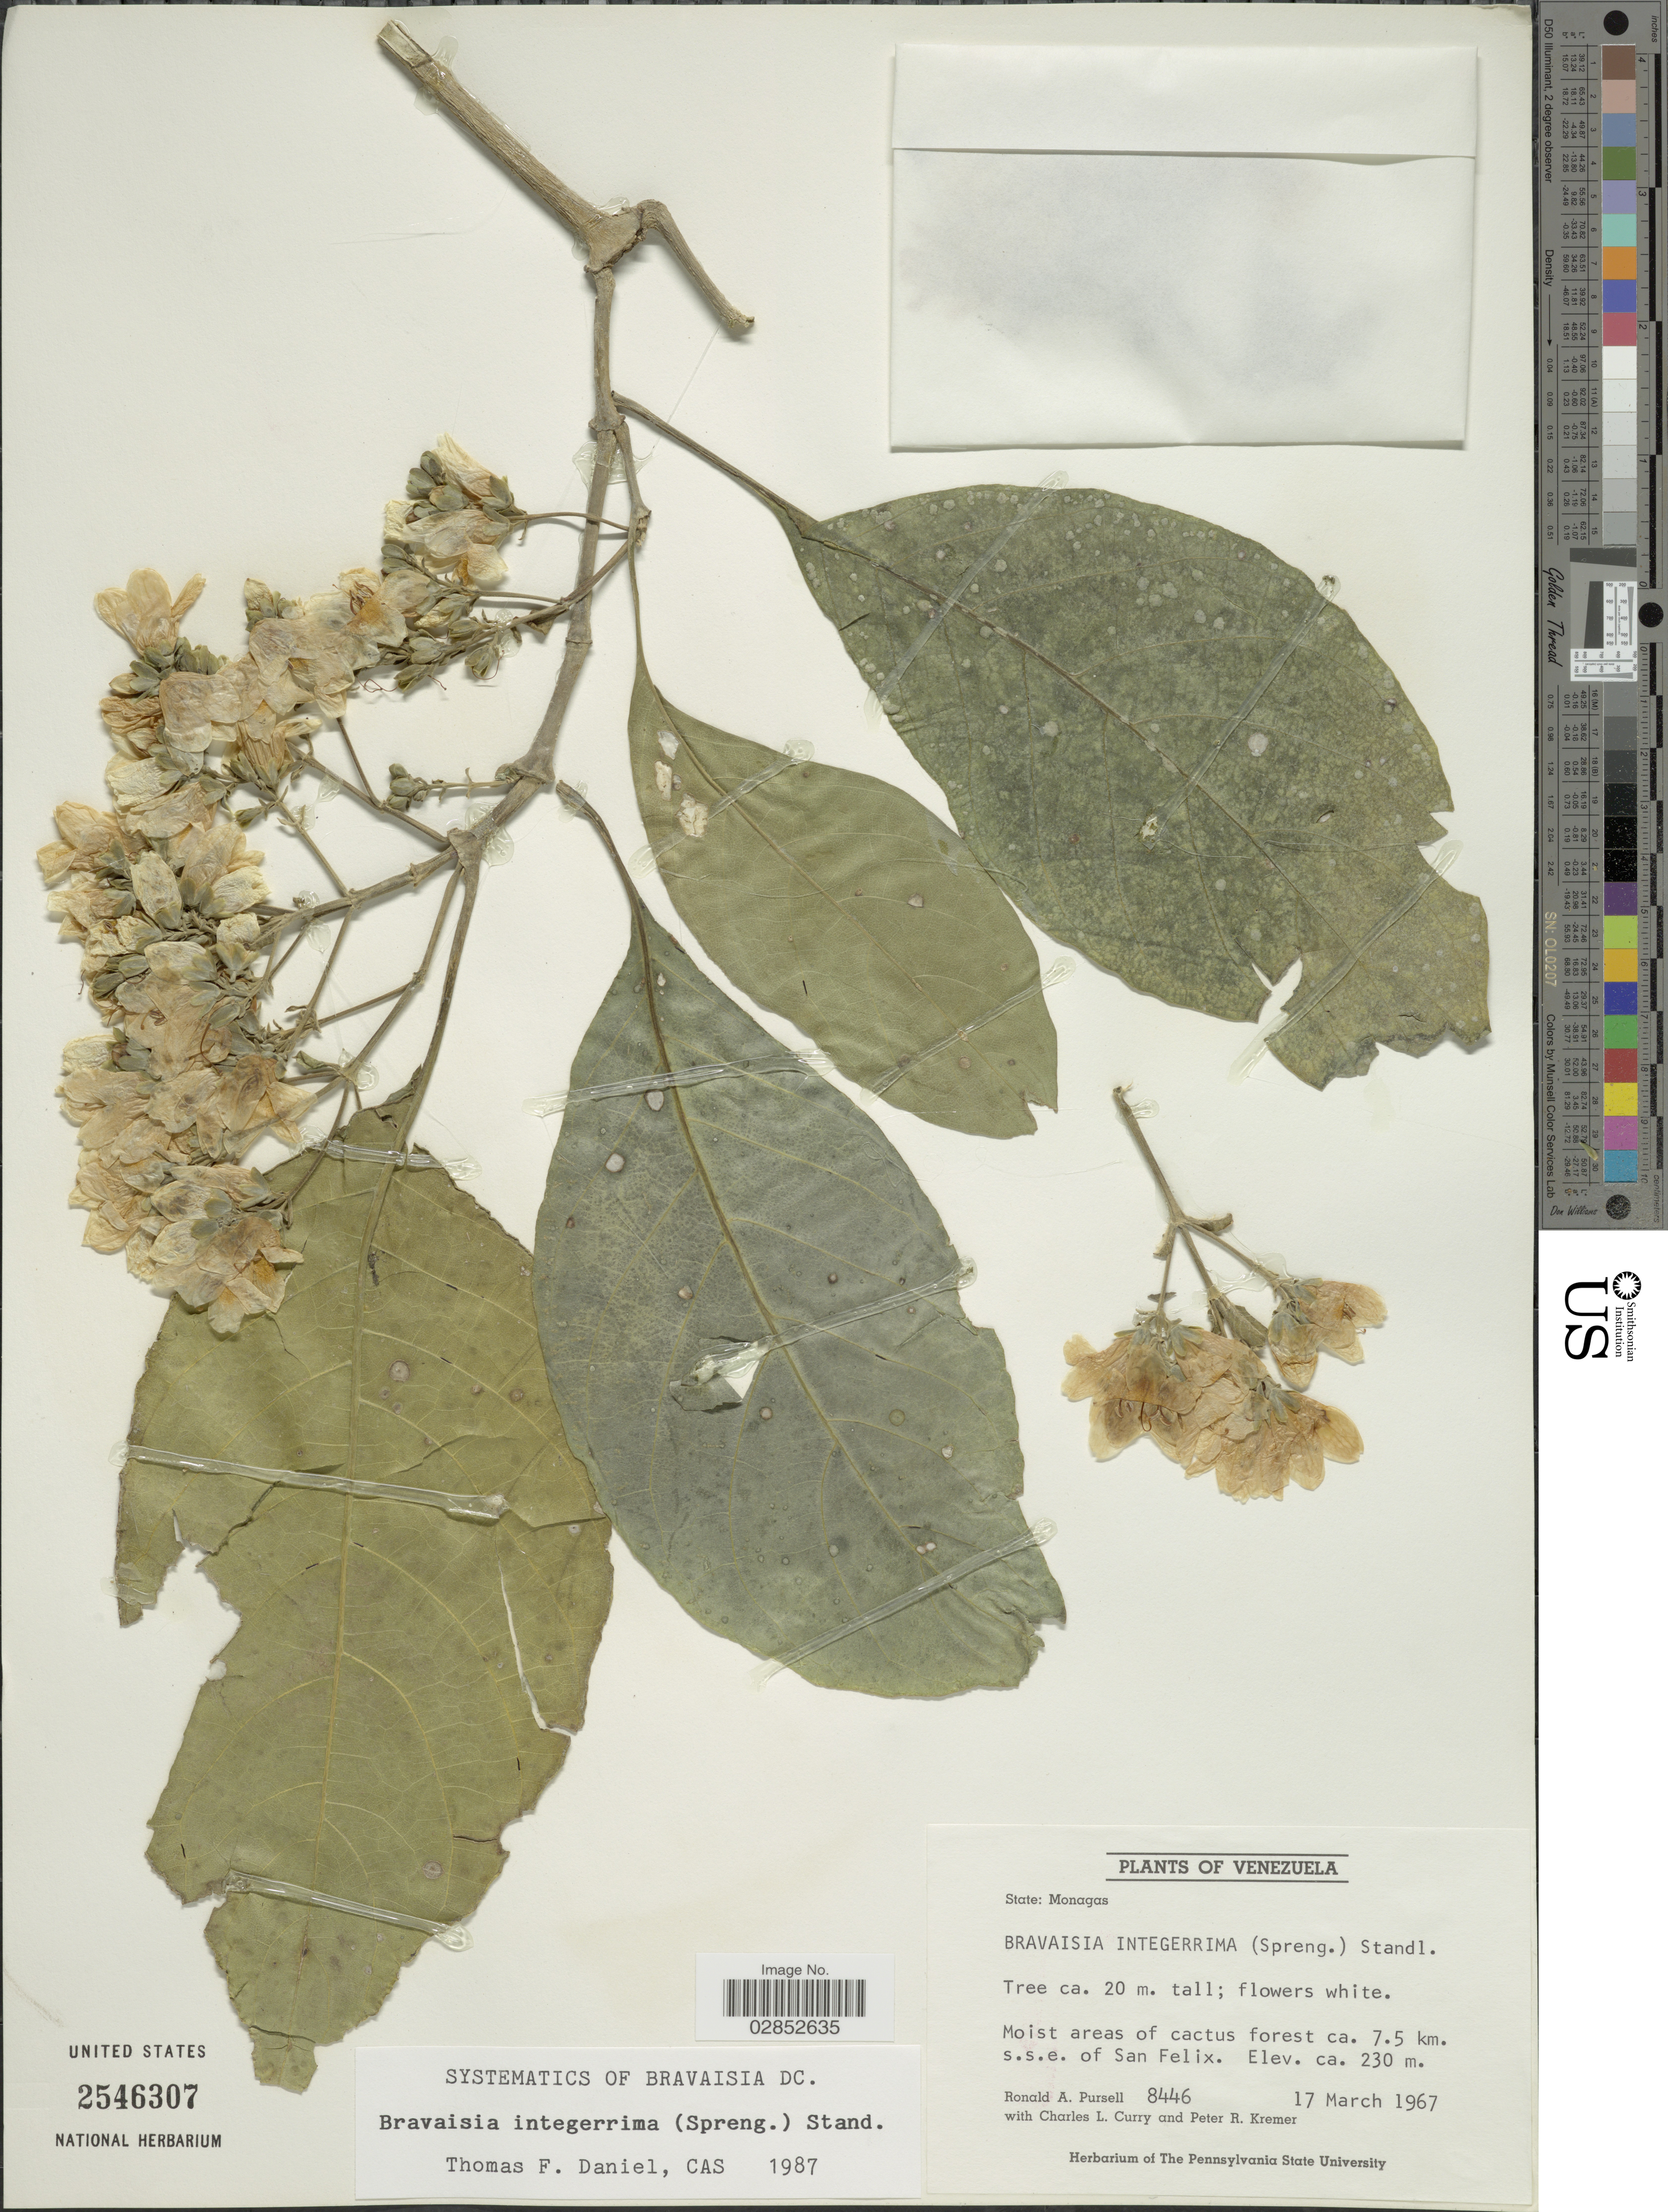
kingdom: Plantae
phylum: Tracheophyta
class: Magnoliopsida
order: Lamiales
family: Acanthaceae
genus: Bravaisia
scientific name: Bravaisia integerrima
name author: (Spreng.) Standl.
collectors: R. A. Pursell, C. L. Curry & P. Kremer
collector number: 8446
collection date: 1967-03-17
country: Venezuela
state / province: Monagas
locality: Moist areas of cactus forest ca. 7.5 km. s.s.e. of San Felix.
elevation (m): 230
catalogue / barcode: US 2546307